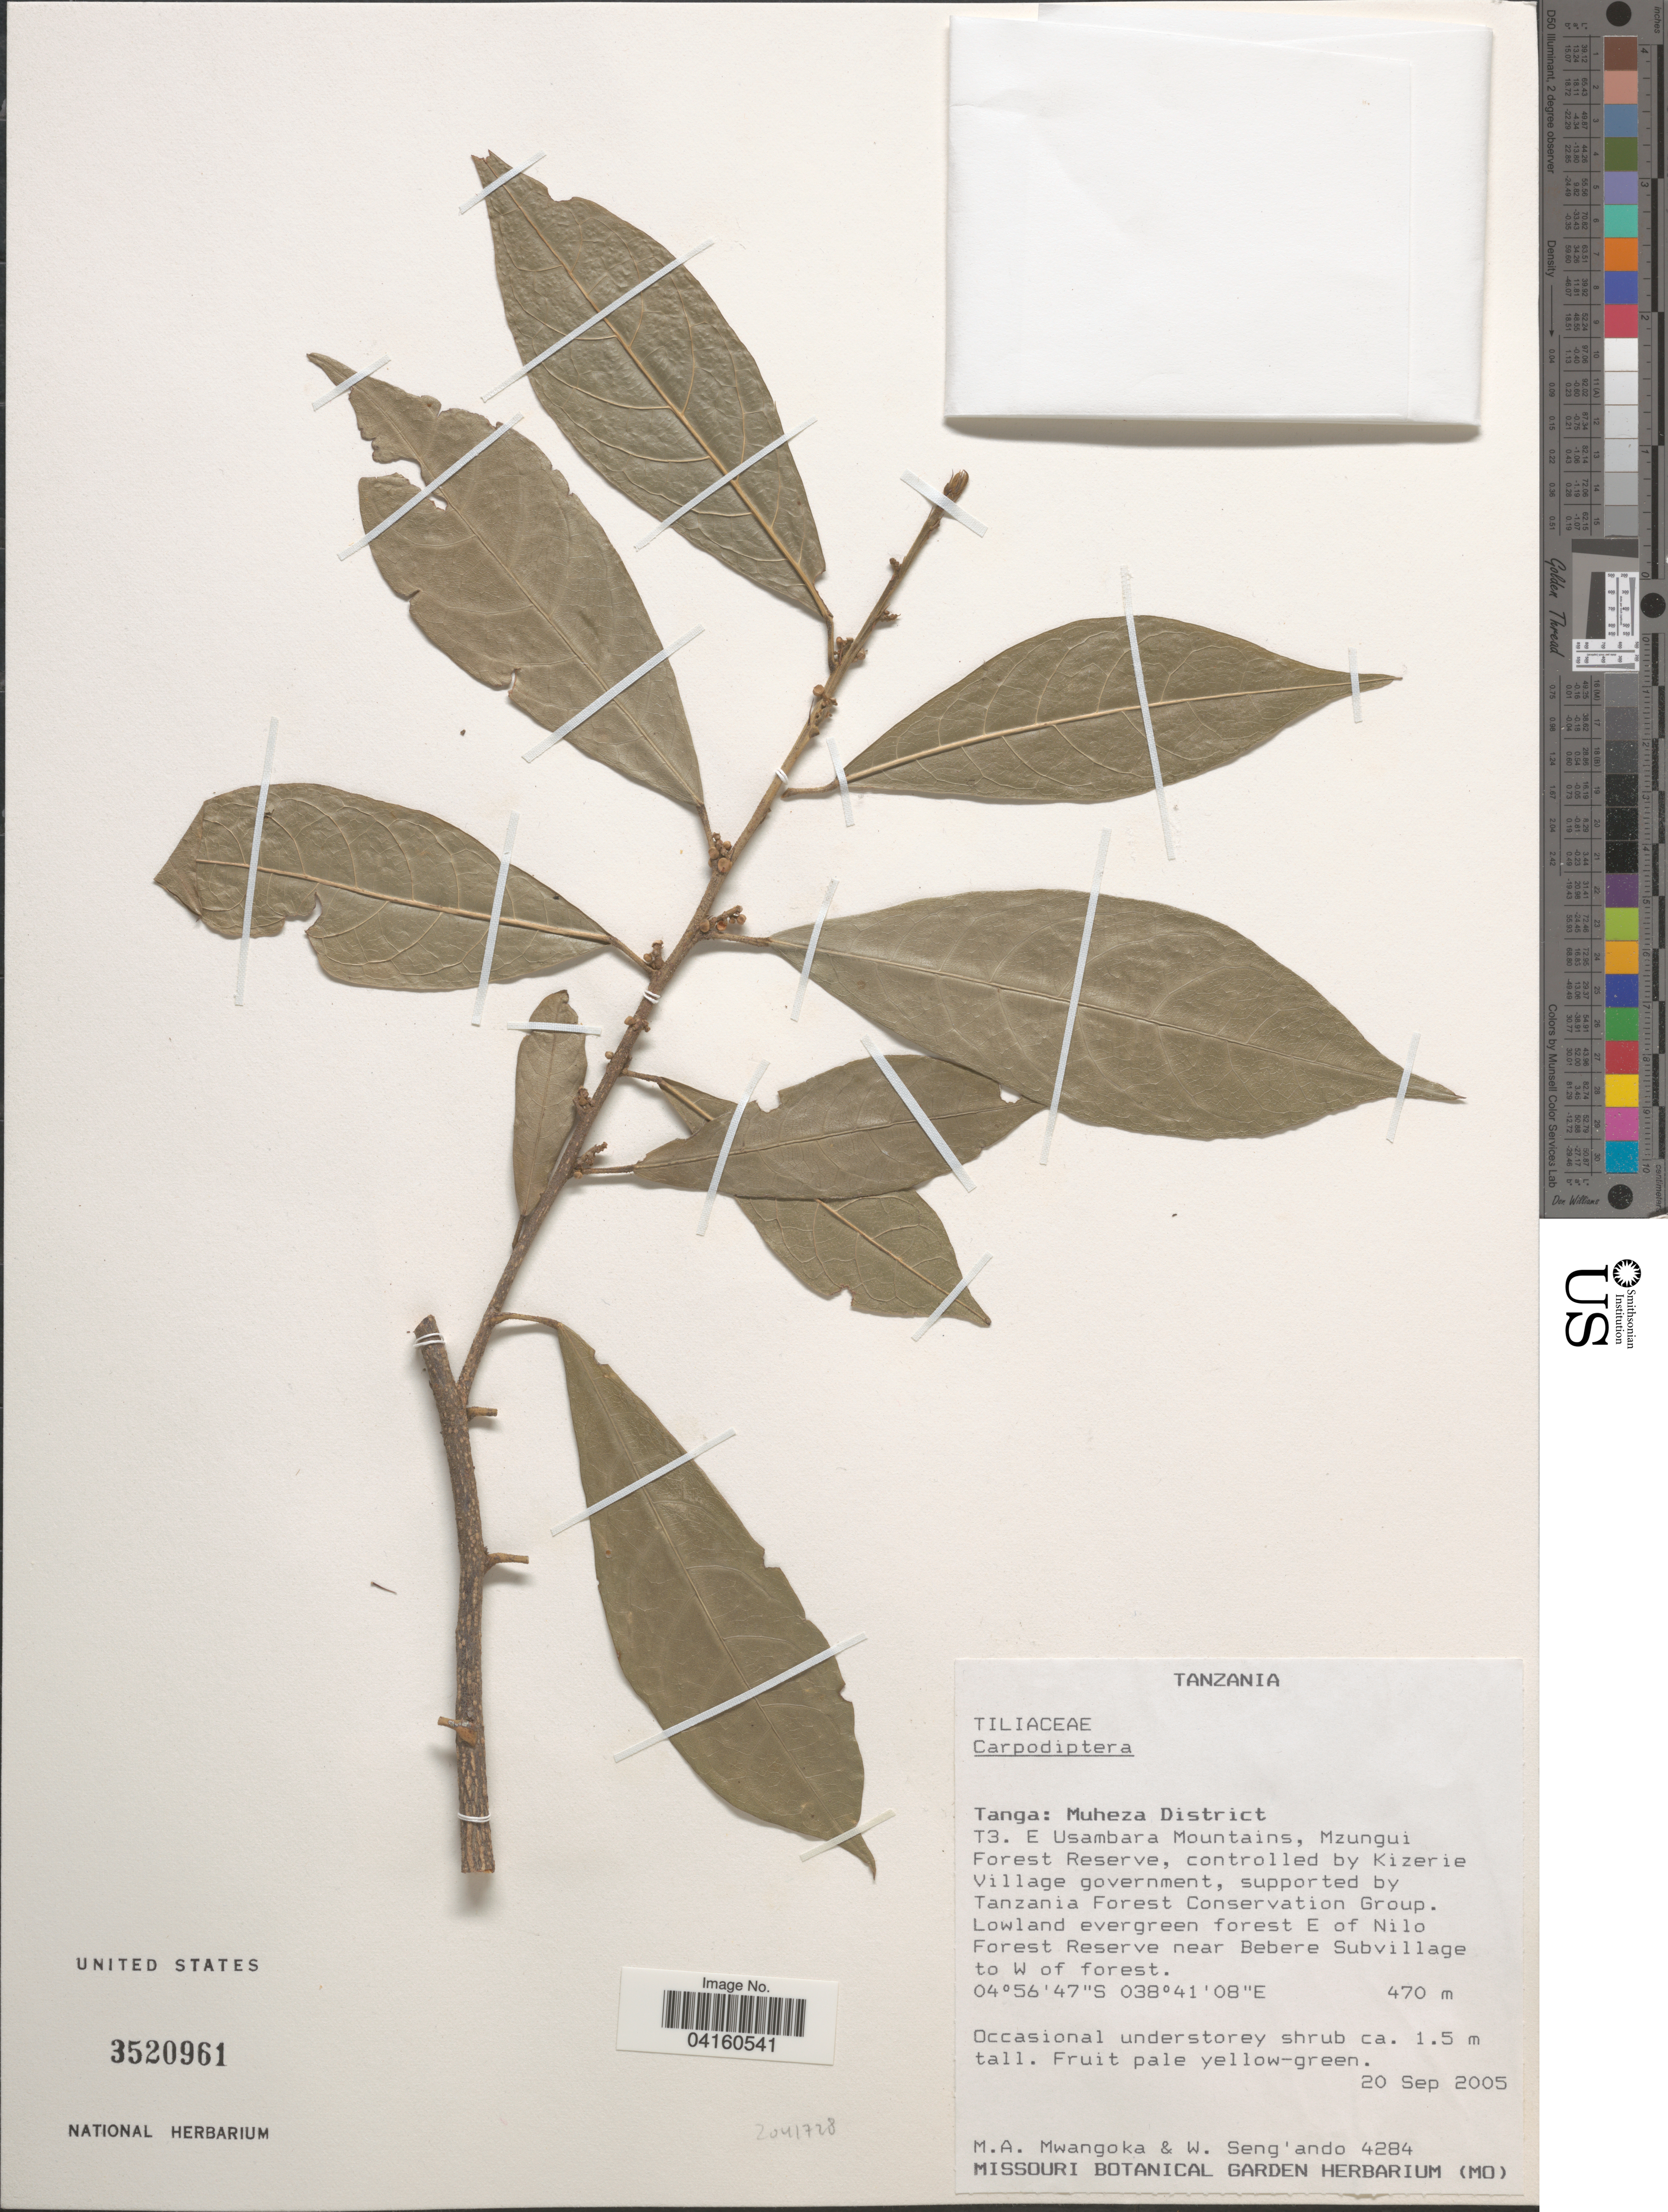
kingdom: Plantae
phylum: Tracheophyta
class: Magnoliopsida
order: Malvales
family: Malvaceae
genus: Cola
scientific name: Cola sp.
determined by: Dorr, Laurence J., Curator (BOT), Smithsonian Institution - National Museum of Natural History (UNITED STATES)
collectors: M. A. Mwangoka & W. Seng'ando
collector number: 4284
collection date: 2005-09-20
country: Tanzania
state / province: Tanga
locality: Muheza District. T3. E Usambara Mountains, Mzungui Forest Reserve, controlled by Kizerie Village government, supported by Tanzania Forest Conservation Group. Lowland evergreen forest E of Nilo Forest Reserve near Bebere Subvillage to W of forest.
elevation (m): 470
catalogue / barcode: US 3520961